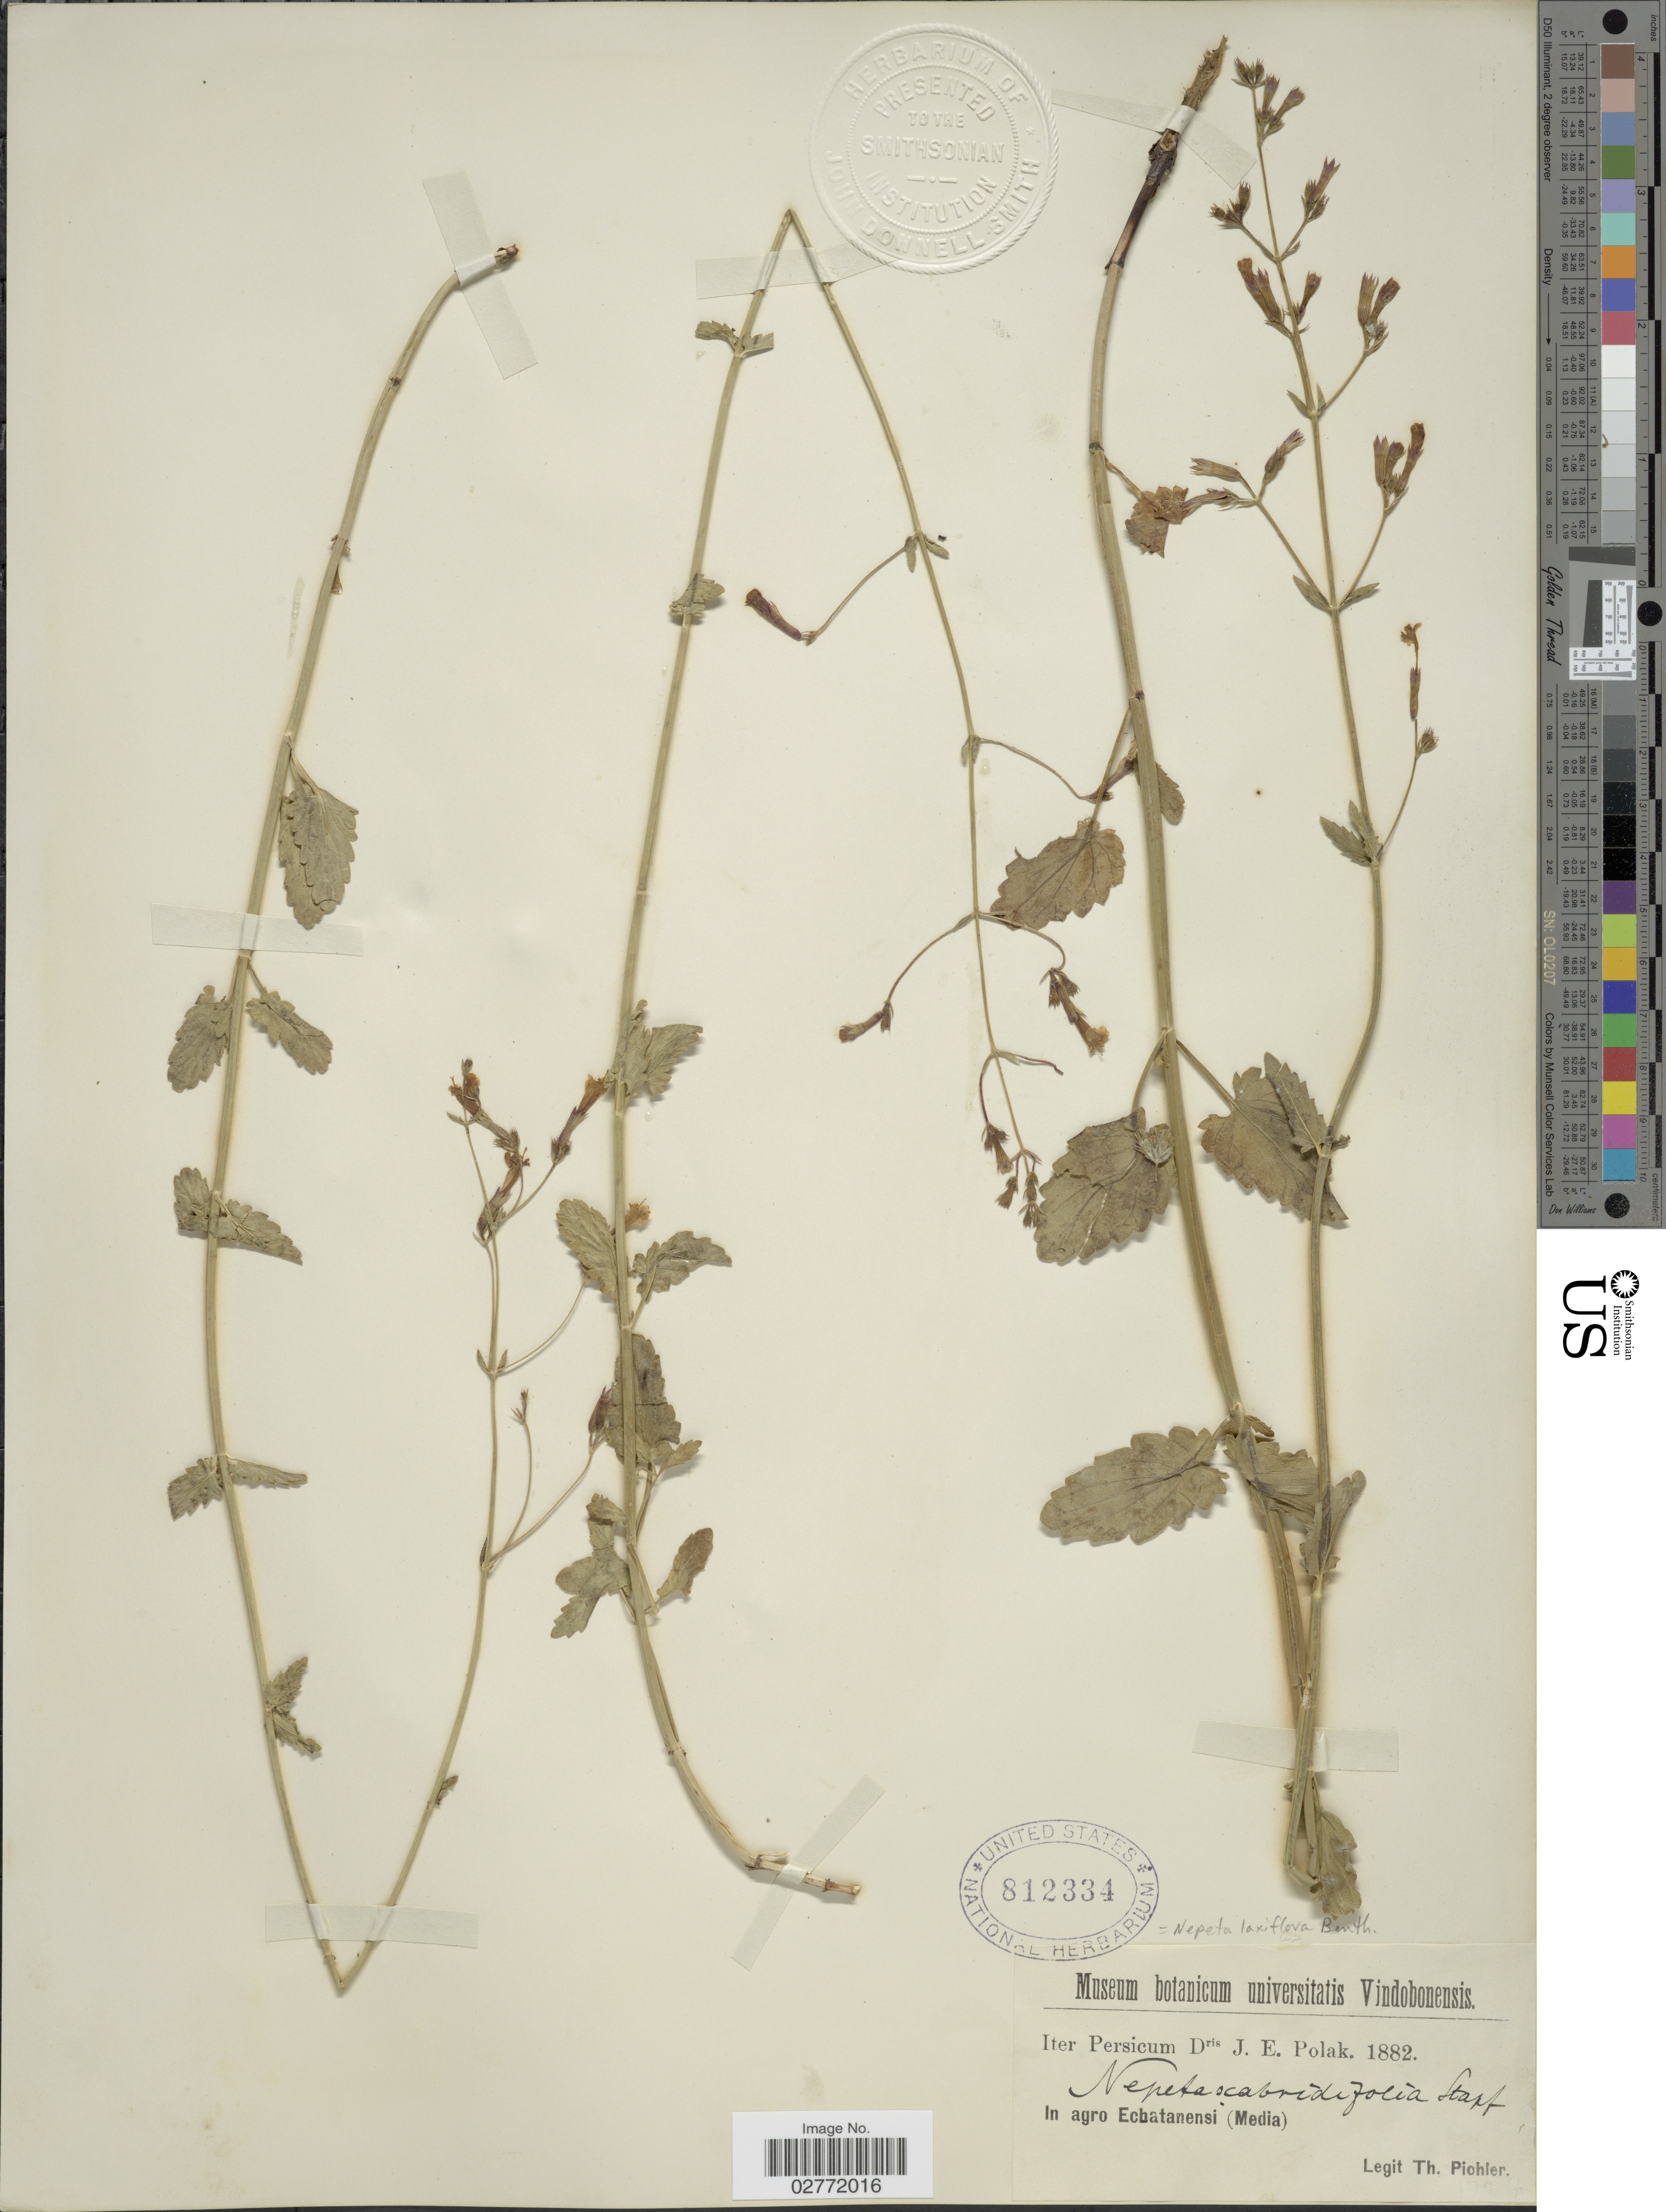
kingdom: Plantae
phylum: Tracheophyta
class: Magnoliopsida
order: Lamiales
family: Lamiaceae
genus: Nepeta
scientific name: Nepeta laxiflora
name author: Benth.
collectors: T. Pichler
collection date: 1882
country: Iran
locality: Iter Persicum, In agro Ecbatanensi (Media).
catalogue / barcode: US 812334